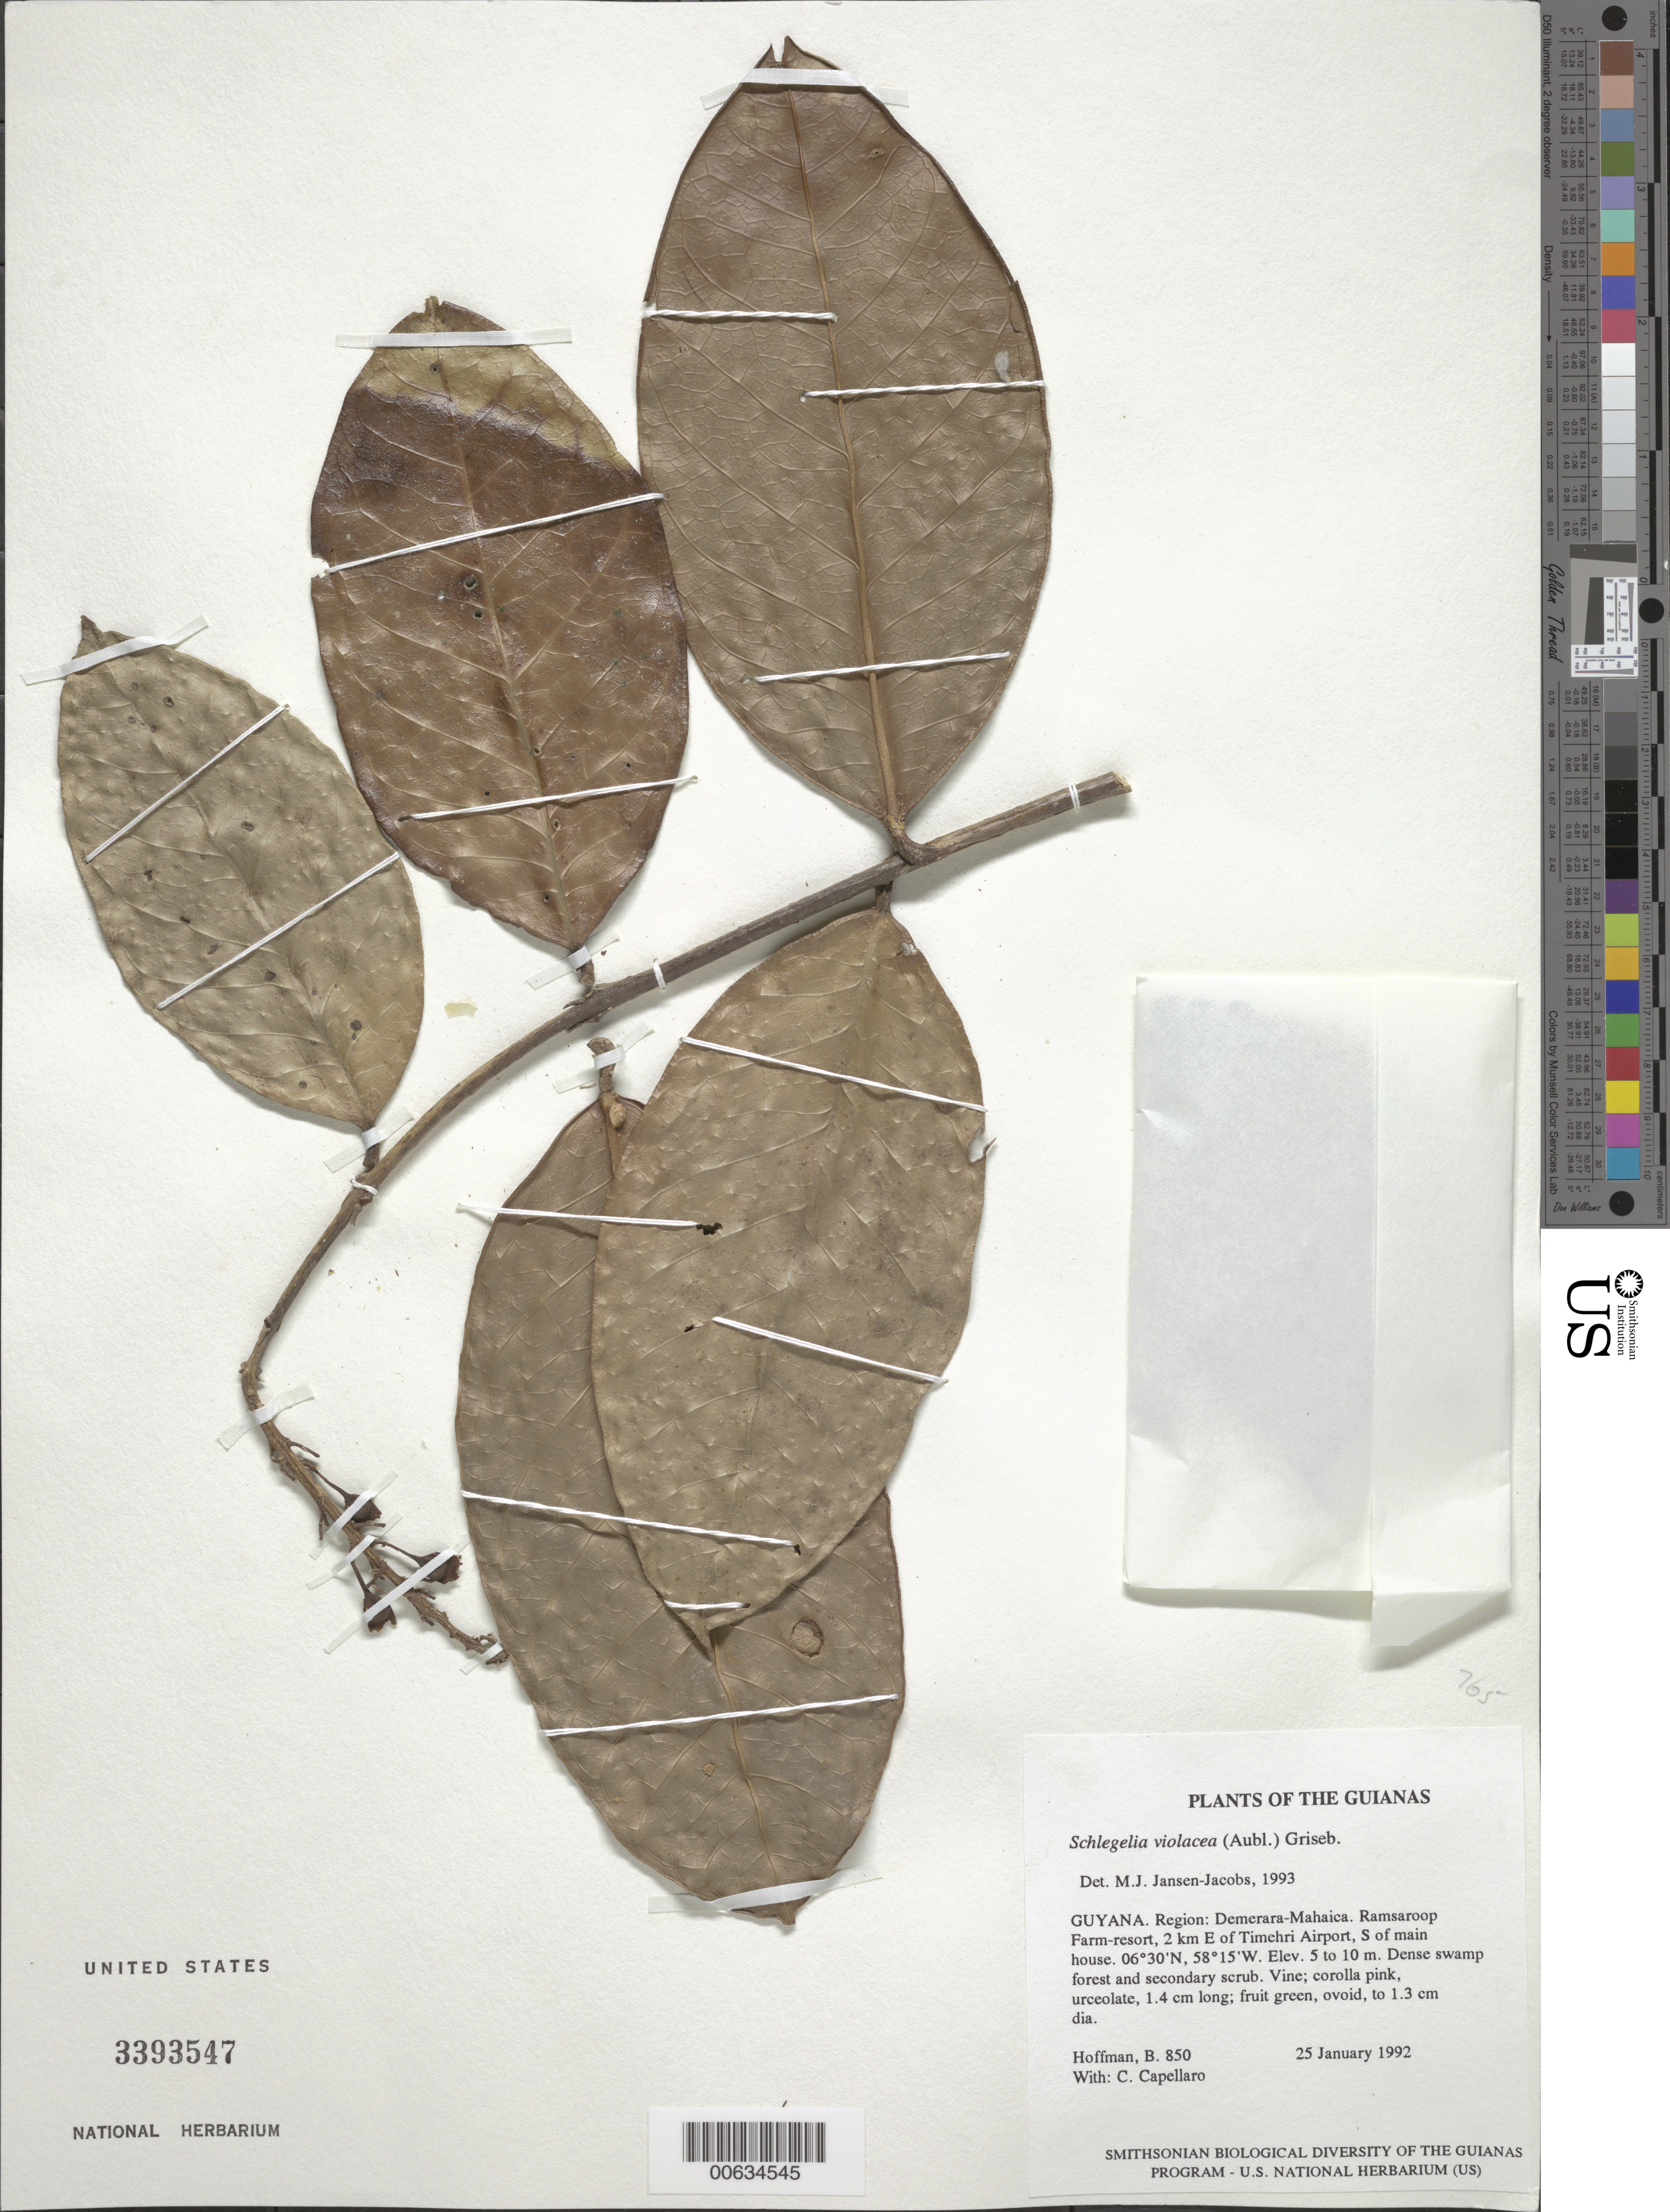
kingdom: Plantae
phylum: Tracheophyta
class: Magnoliopsida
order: Lamiales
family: Schlegeliaceae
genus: Schlegelia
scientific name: Schlegelia violacea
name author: (Aubl.) Griseb.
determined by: Jansen-Jacobs, M. J., (U), Nationaal Herbarium Nederland, Utrecht University branch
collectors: B. Hoffman & C. Capellaro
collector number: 850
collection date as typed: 25 January 1992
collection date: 1992-01-25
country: Guyana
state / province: Demerara-Mahaica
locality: Ramsaroop Farm-resort, 2 km E of Timehri Airport, S of main house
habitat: Dense swamp forest and secondary scrub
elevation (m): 5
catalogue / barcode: US 3393547